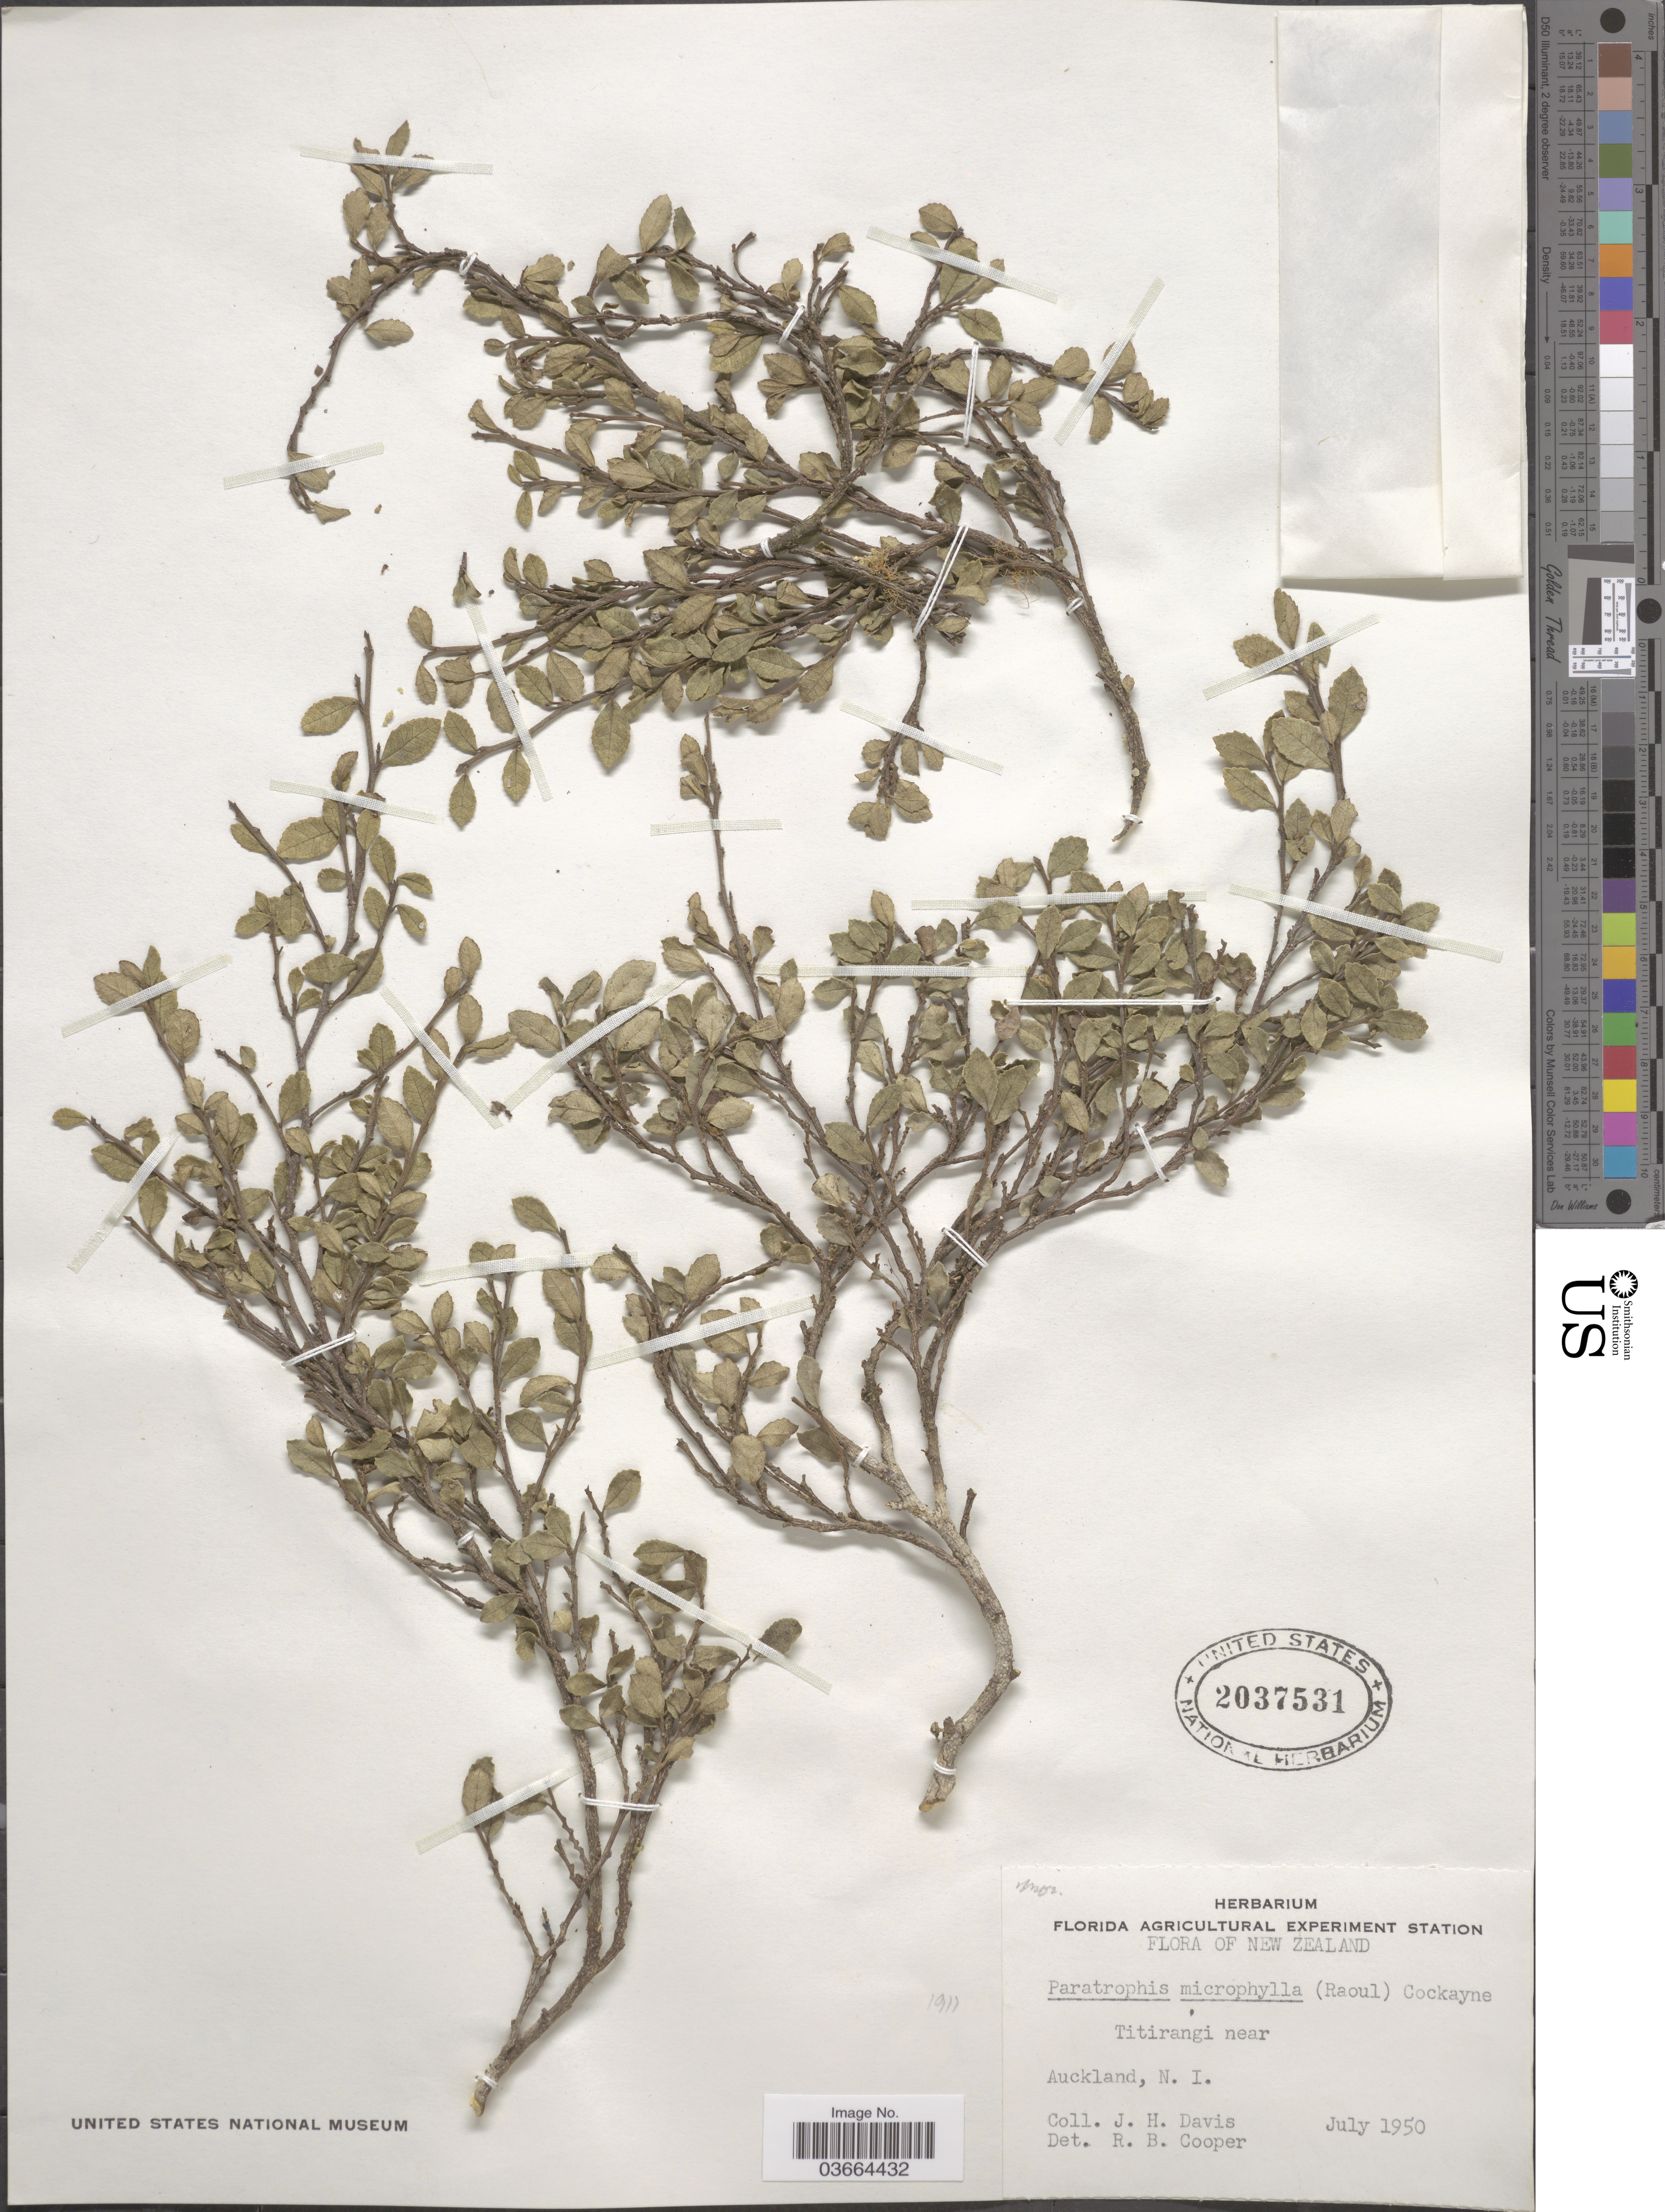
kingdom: Plantae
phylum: Tracheophyta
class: Magnoliopsida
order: Rosales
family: Moraceae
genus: Paratrophis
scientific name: Paratrophis microphylla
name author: (Raoul) Cockayne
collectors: J. Davis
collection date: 1950-07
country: New Zealand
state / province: Auckland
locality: Titirangi near Auckland, N. I.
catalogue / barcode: US 2037531